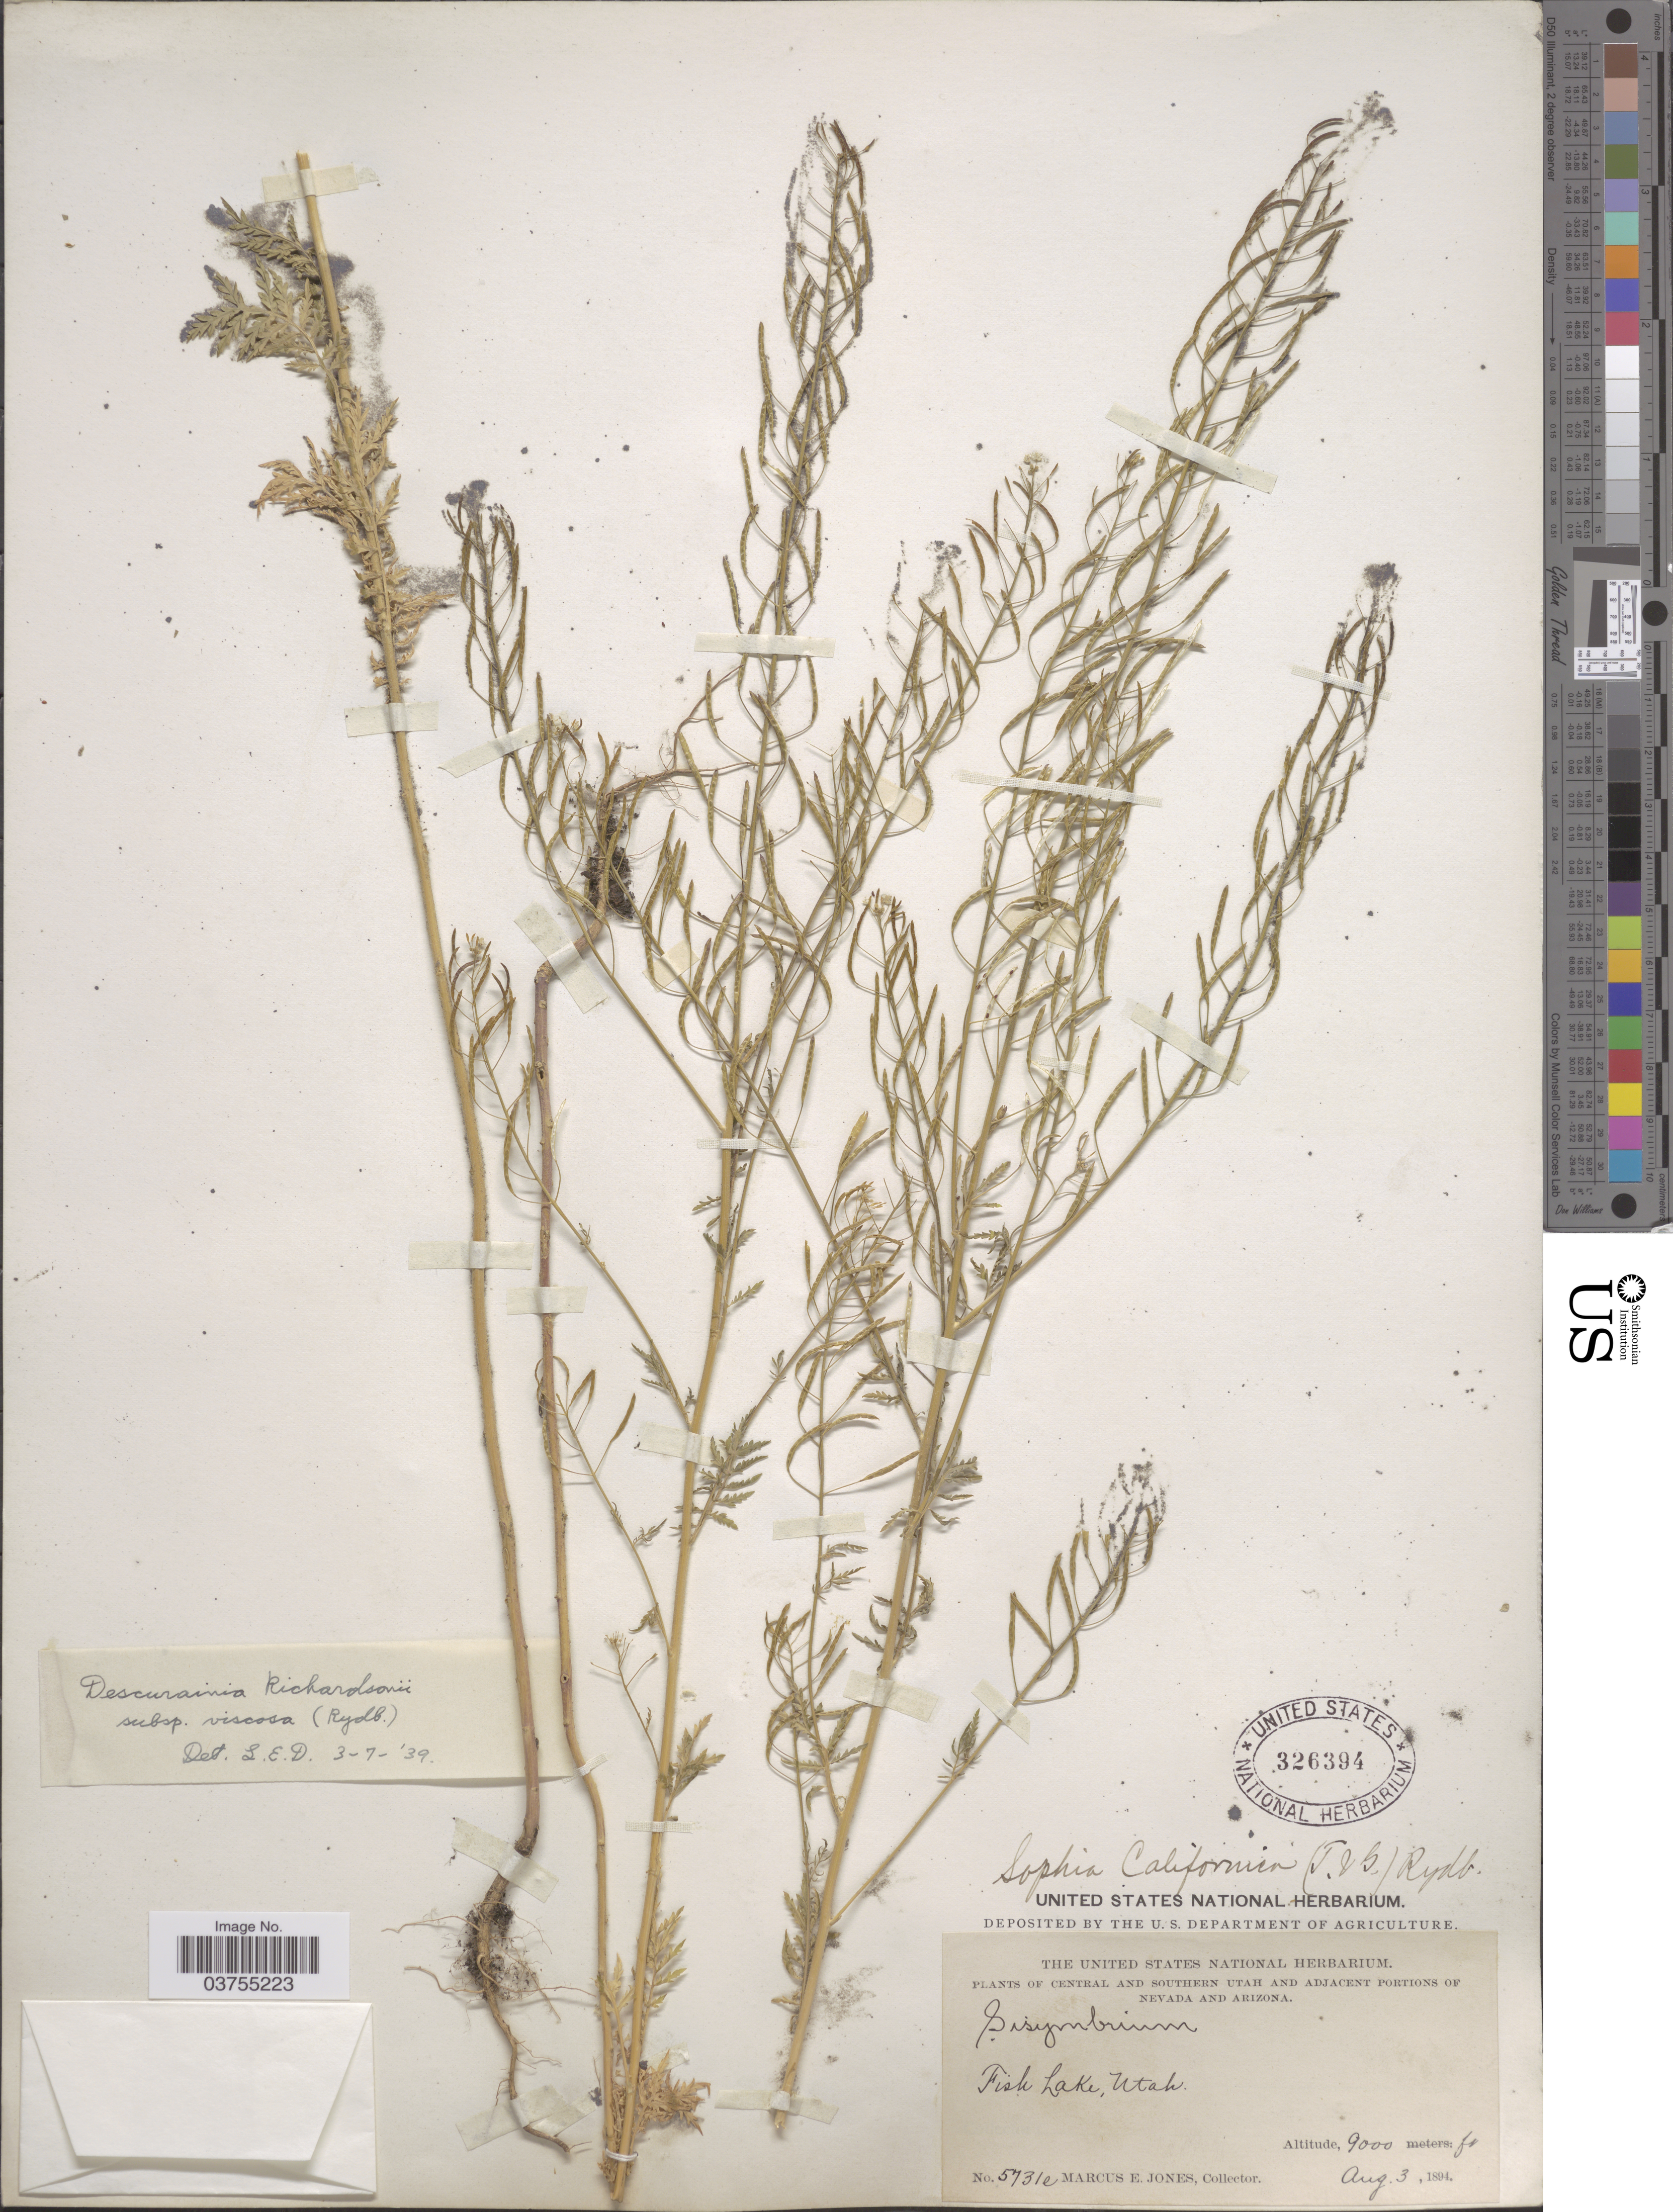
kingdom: Plantae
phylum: Tracheophyta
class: Magnoliopsida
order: Brassicales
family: Brassicaceae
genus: Descurainia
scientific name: Descurainia richardsonii subsp. viscosa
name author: (Rydb.) Detling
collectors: M. E. Jones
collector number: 5731e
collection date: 1894-08-03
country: United States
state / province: Utah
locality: Central and Southern Utah. Fish Lake.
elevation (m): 2743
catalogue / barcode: US 326394